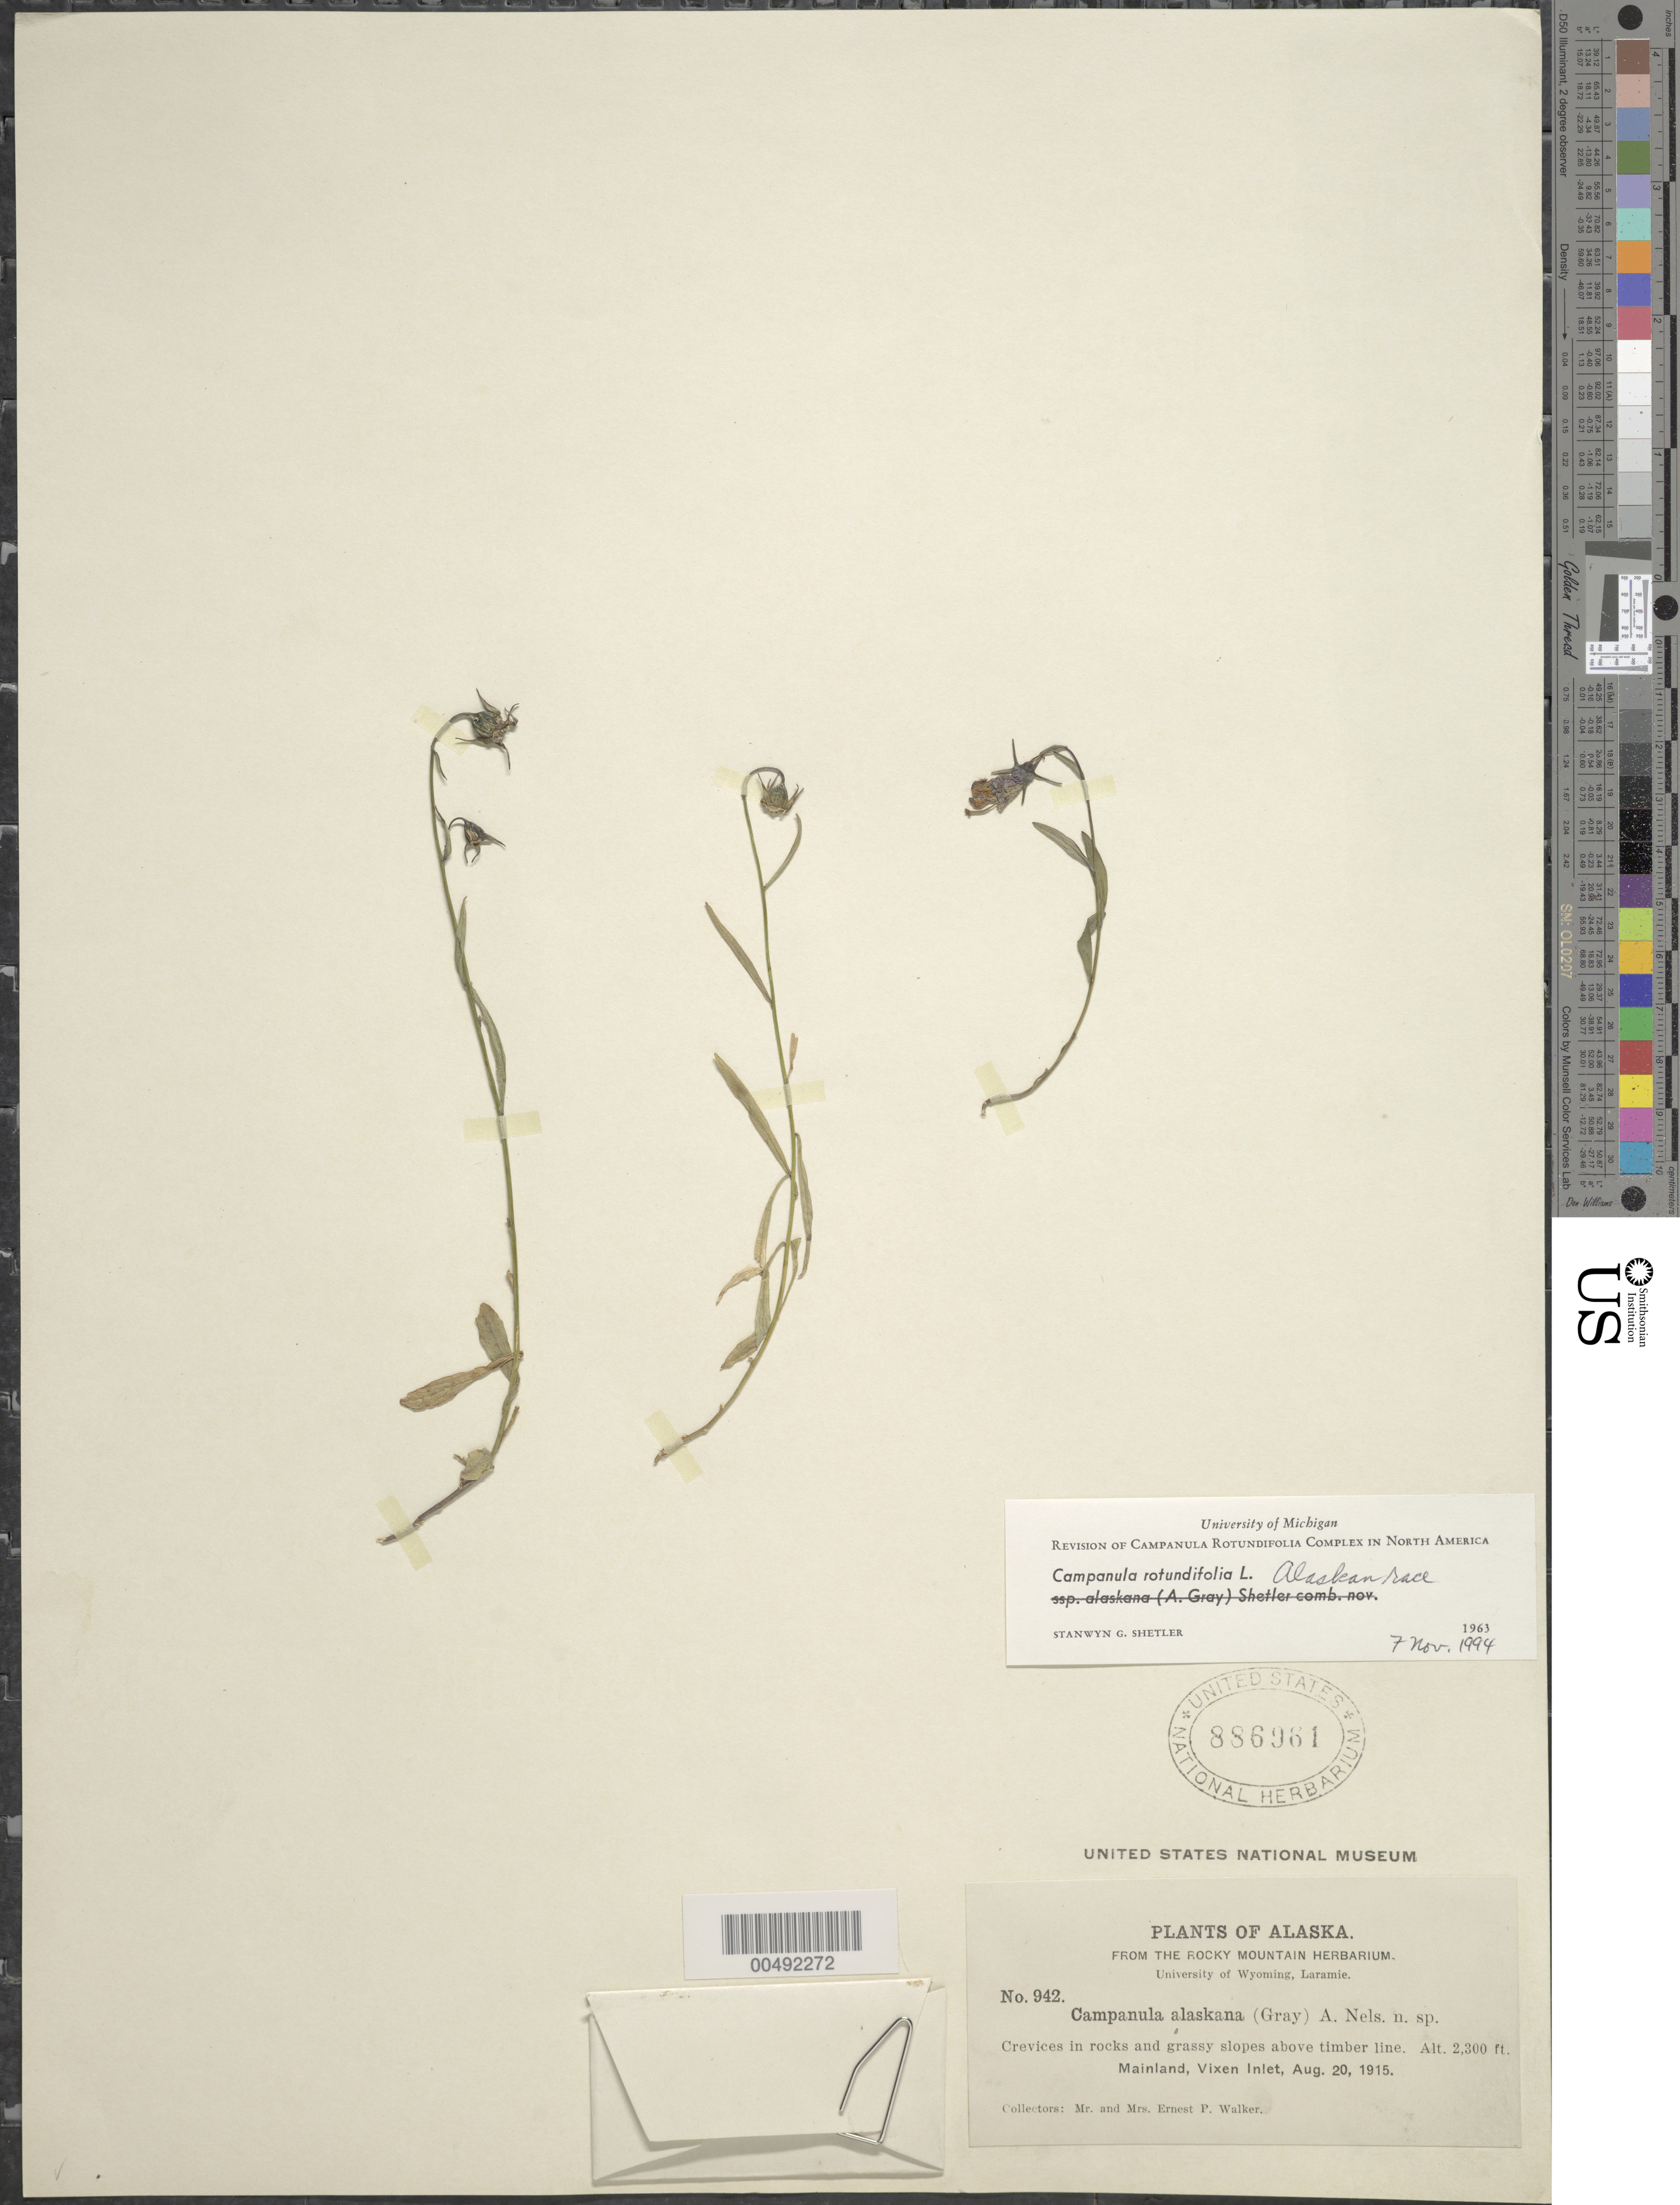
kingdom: Plantae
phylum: Tracheophyta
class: Magnoliopsida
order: Asterales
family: Campanulaceae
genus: Campanula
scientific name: Campanula rotundifolia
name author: L.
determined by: Shetler, Stanwyn G., (US), NMNH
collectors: E. Walker & E. Walker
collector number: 942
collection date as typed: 20 Aug 1915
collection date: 1915-08-20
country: United States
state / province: Alaska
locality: Mainland, Vixen Inlet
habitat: crevices in rocks and grassy slopes above timber line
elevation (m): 701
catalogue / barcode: US 886961